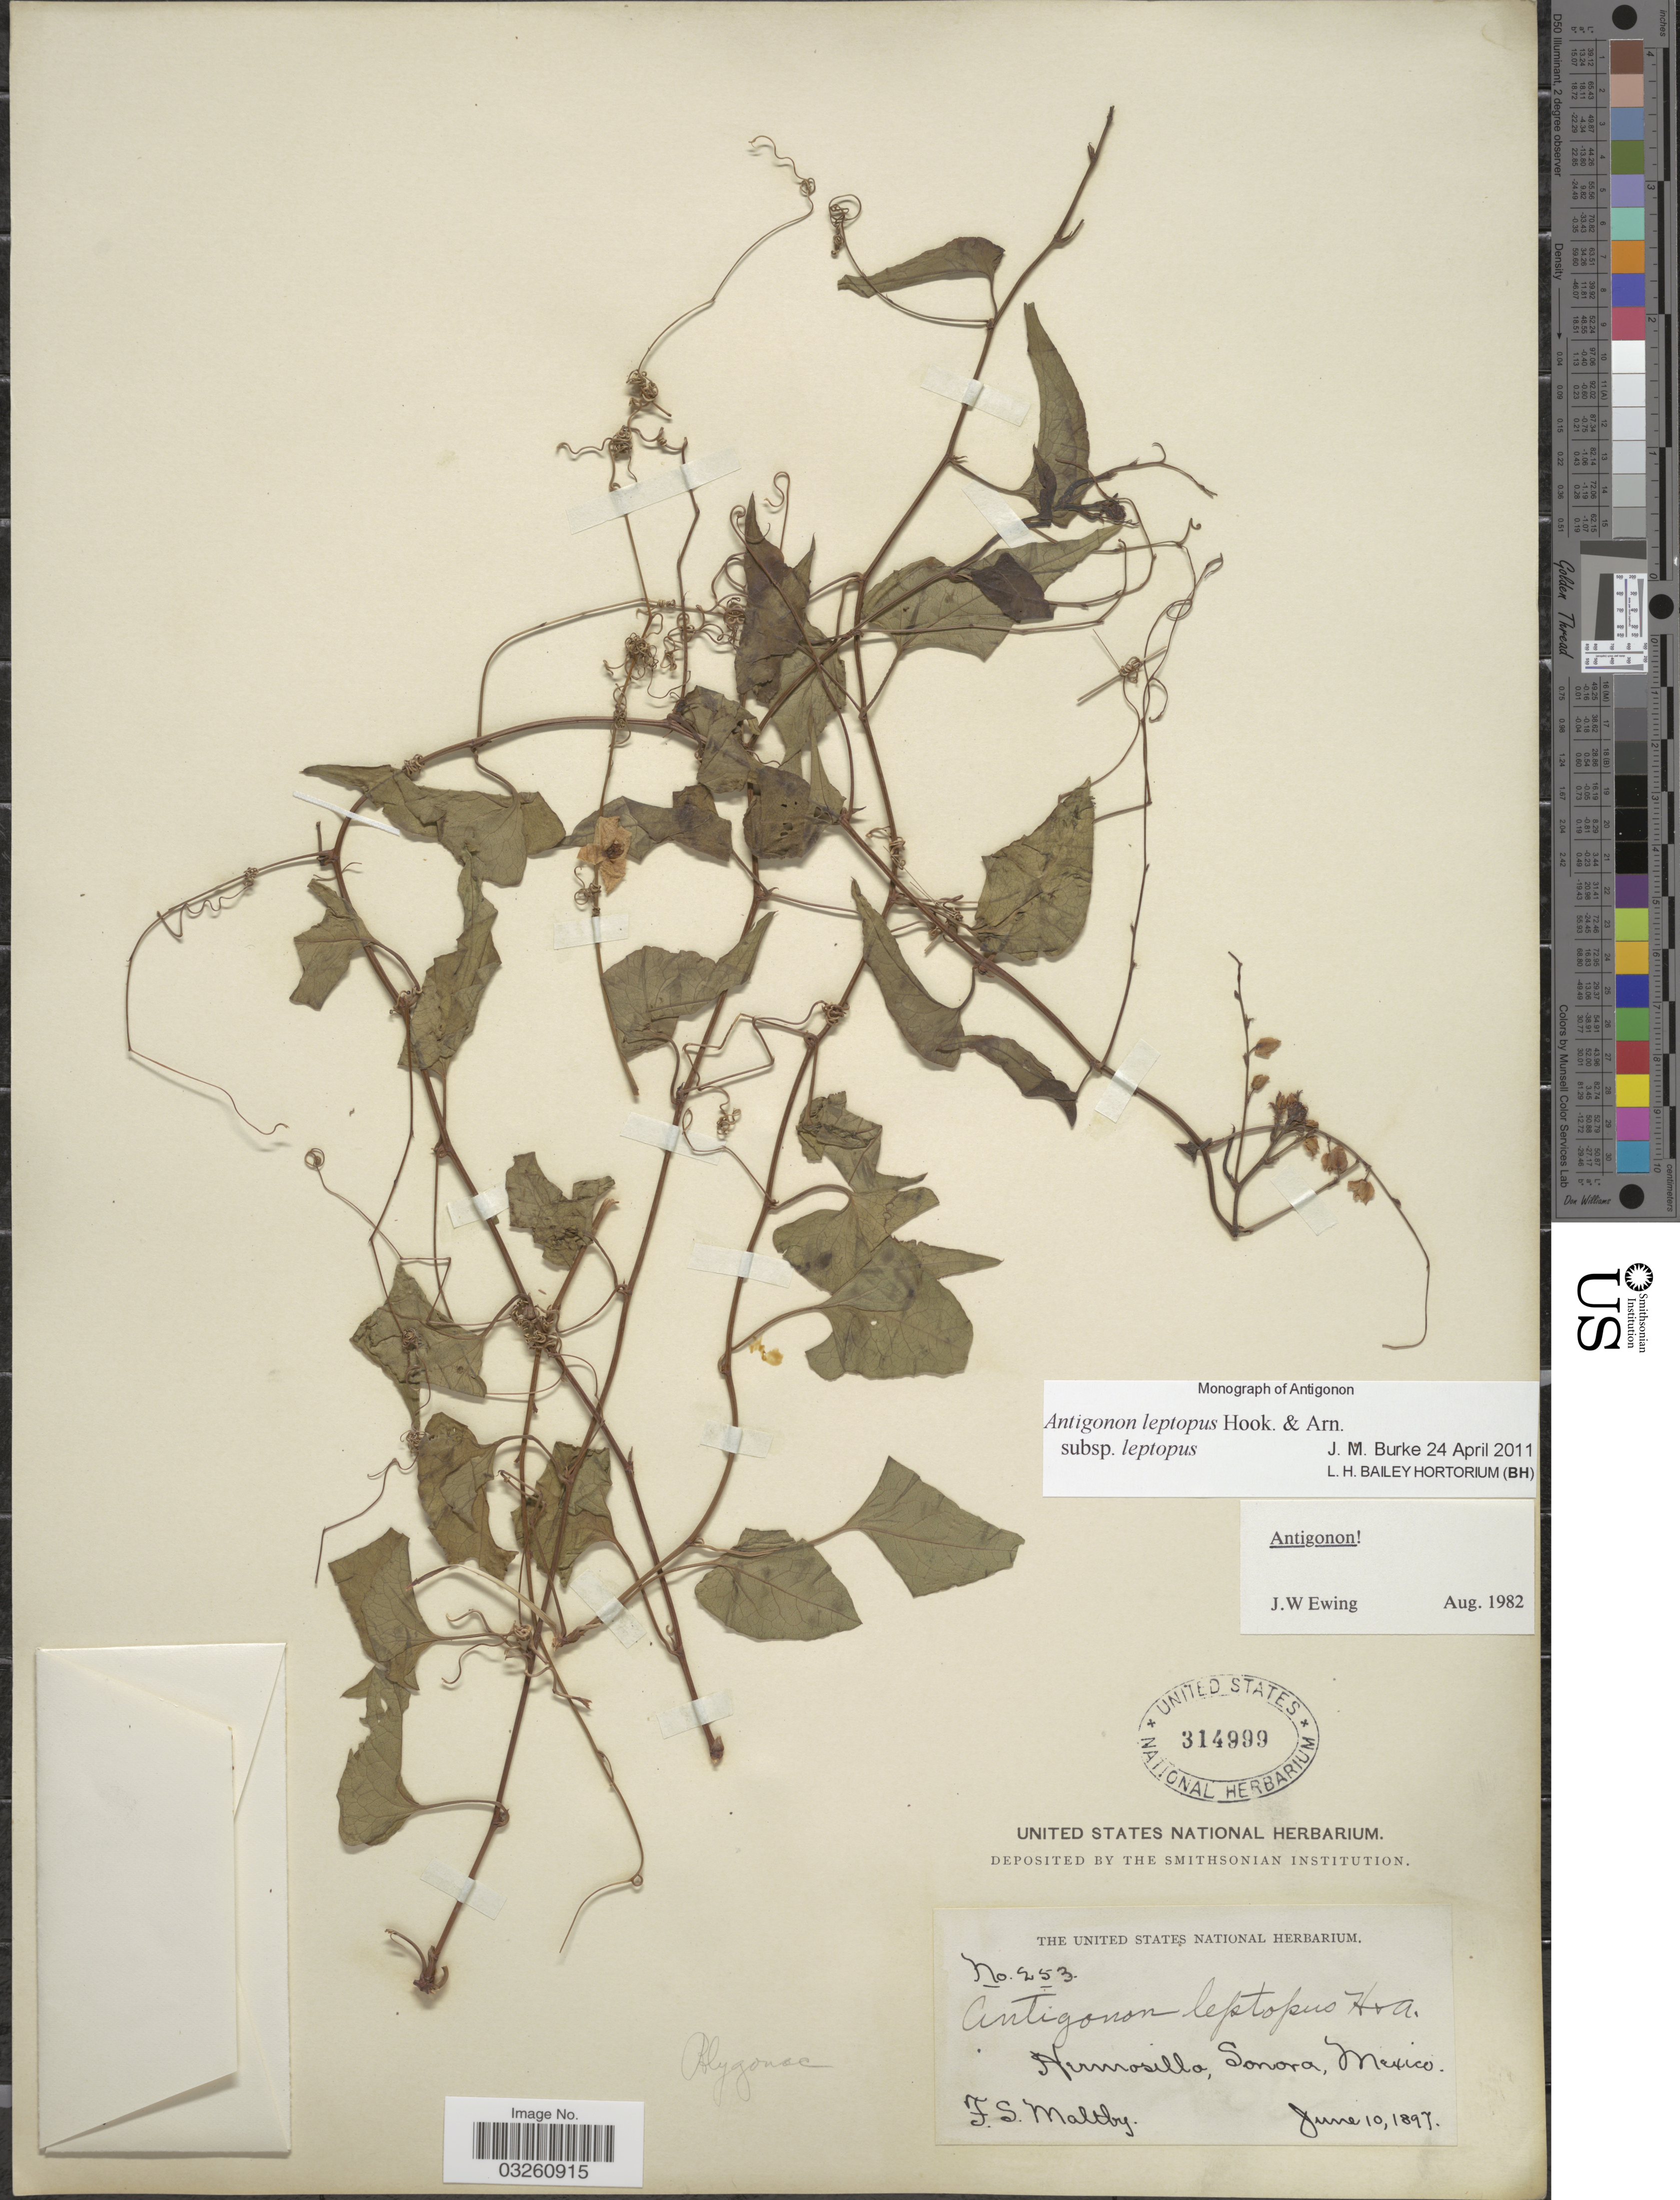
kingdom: Plantae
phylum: Tracheophyta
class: Magnoliopsida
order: Caryophyllales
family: Polygonaceae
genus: Antigonon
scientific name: Antigonon leptopus subsp. leptopus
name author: Hook. & Arn.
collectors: F. S. Maltby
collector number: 253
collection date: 1897-06-10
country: Mexico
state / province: Sonora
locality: Hermosillo.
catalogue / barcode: US 314999